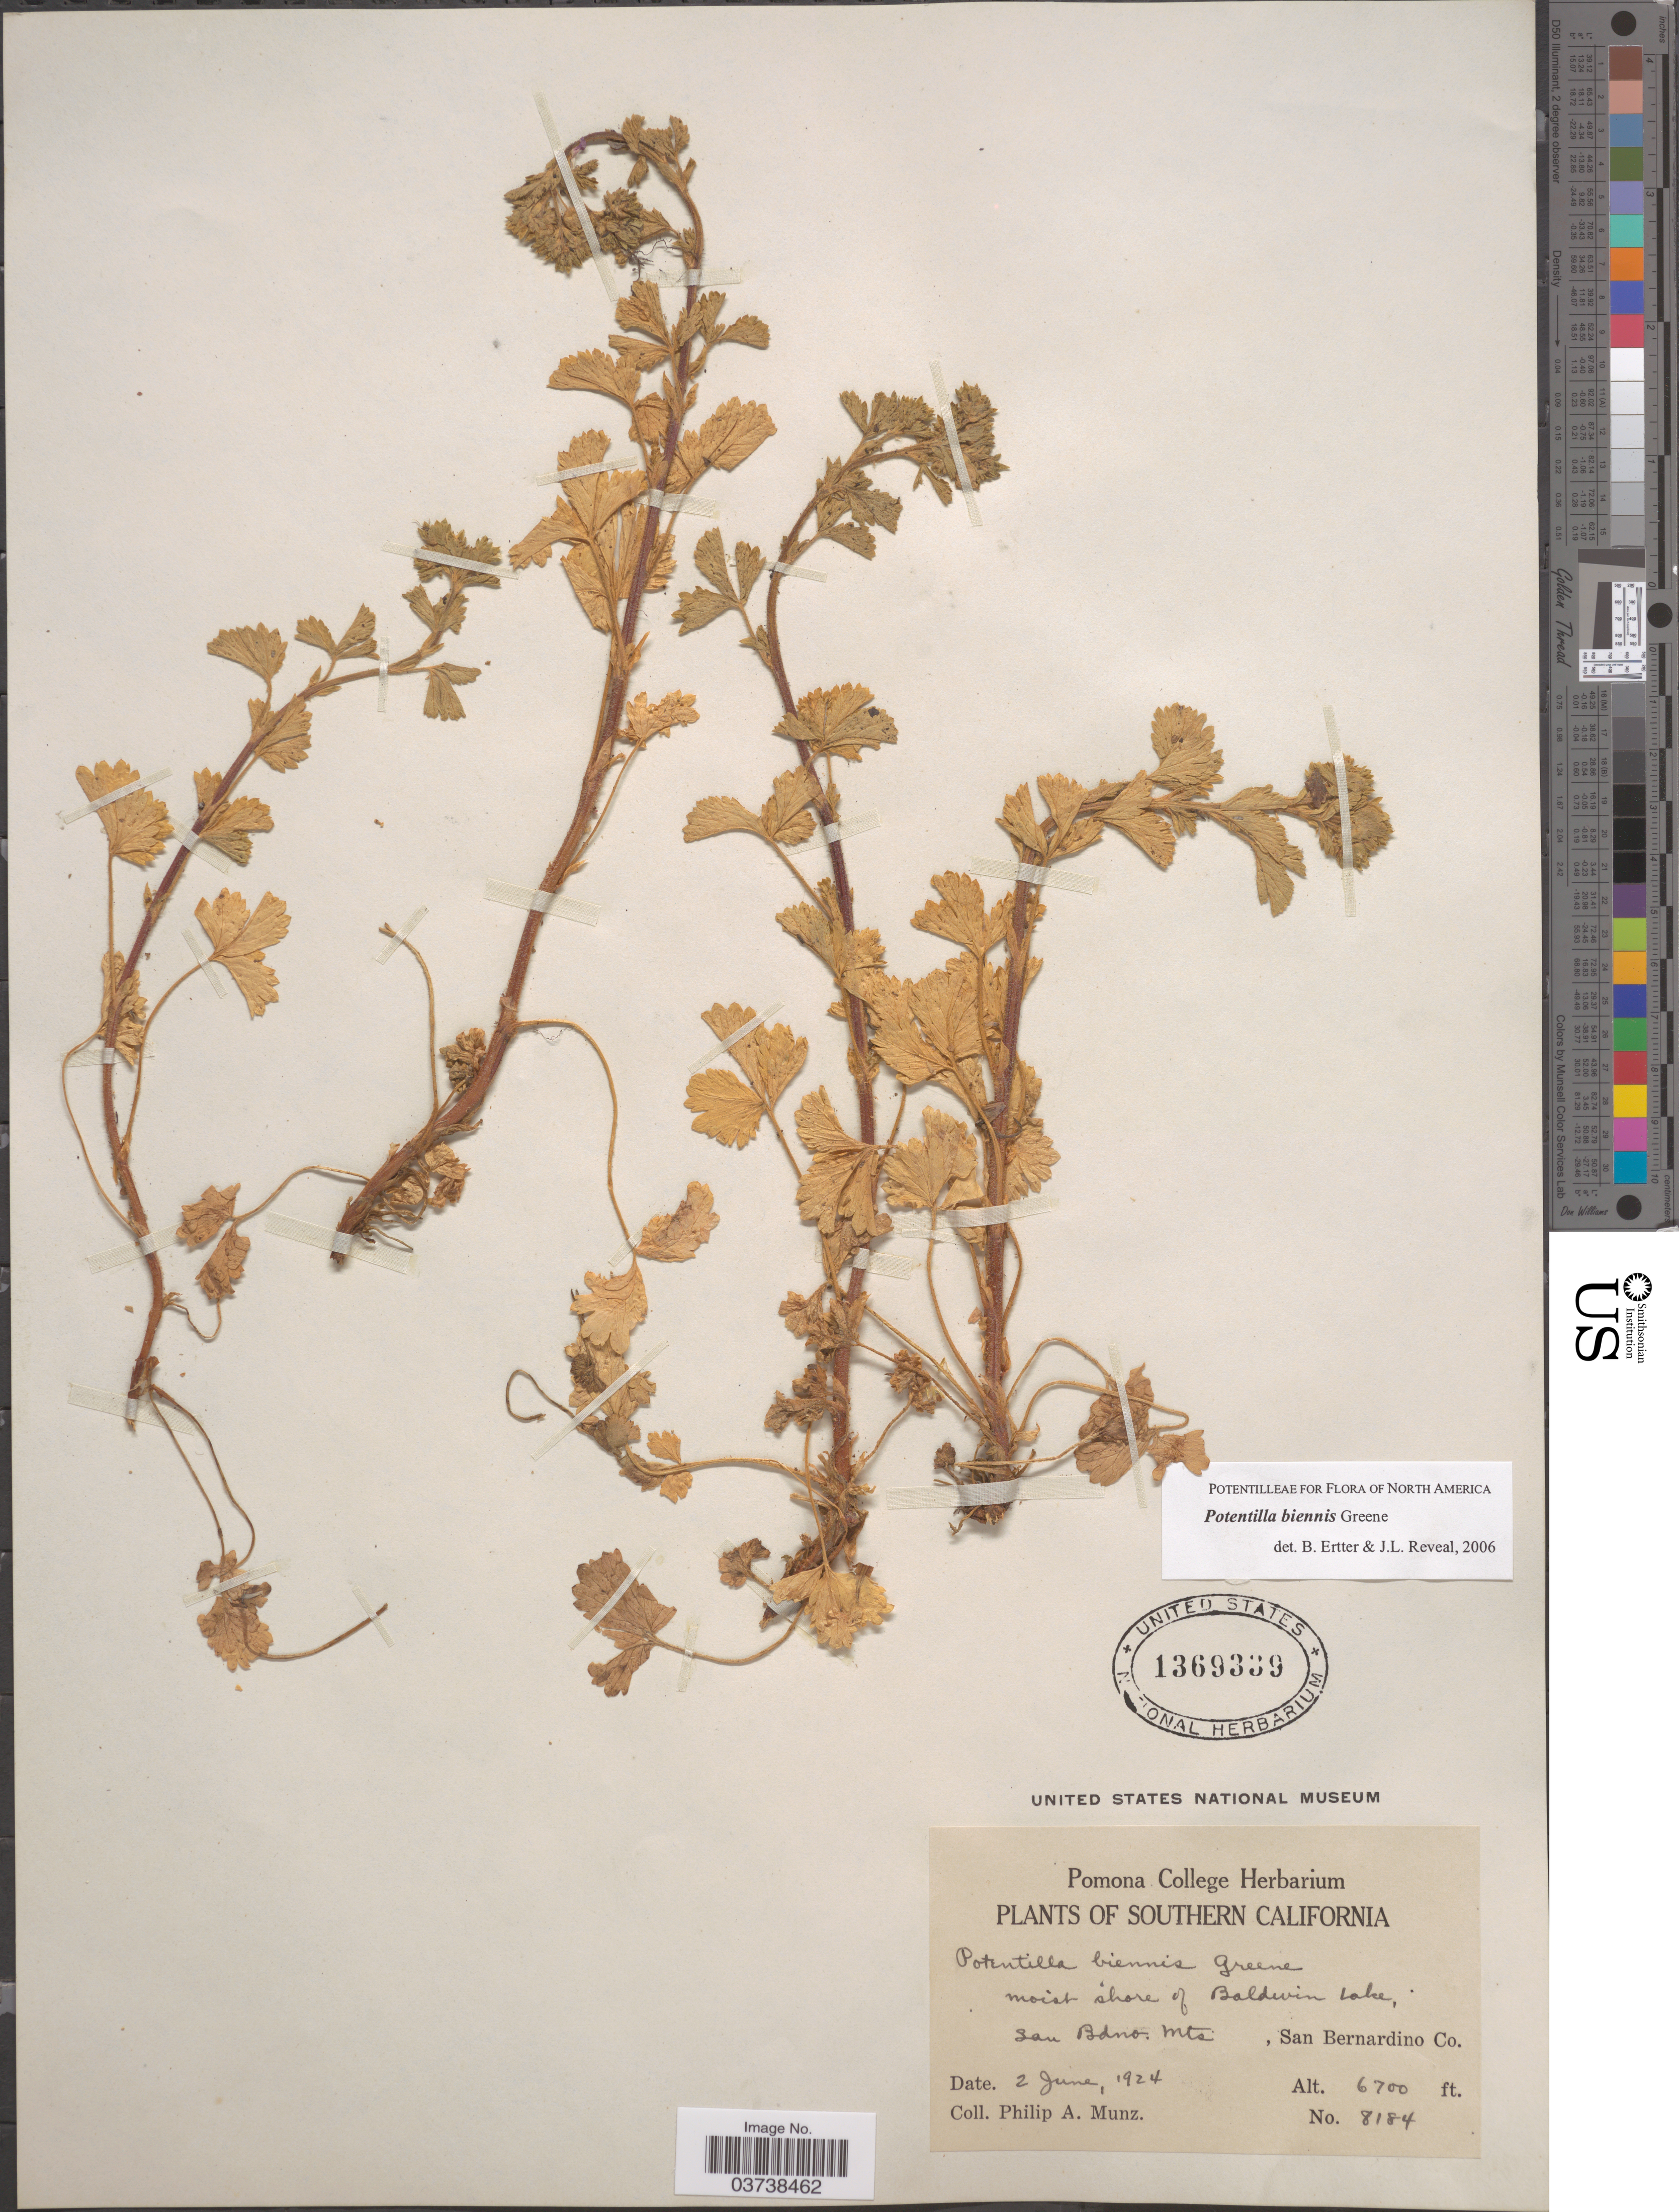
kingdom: Plantae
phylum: Tracheophyta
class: Magnoliopsida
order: Rosales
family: Rosaceae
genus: Potentilla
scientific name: Potentilla biennis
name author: Greene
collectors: P. A. Munz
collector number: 8184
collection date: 1924-06-02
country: United States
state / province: California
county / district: San Bernardino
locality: Southern California. Moist shore of Baldwin Lake, San Bdno. Mts., San Bernardino Co.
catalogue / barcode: US 1369339